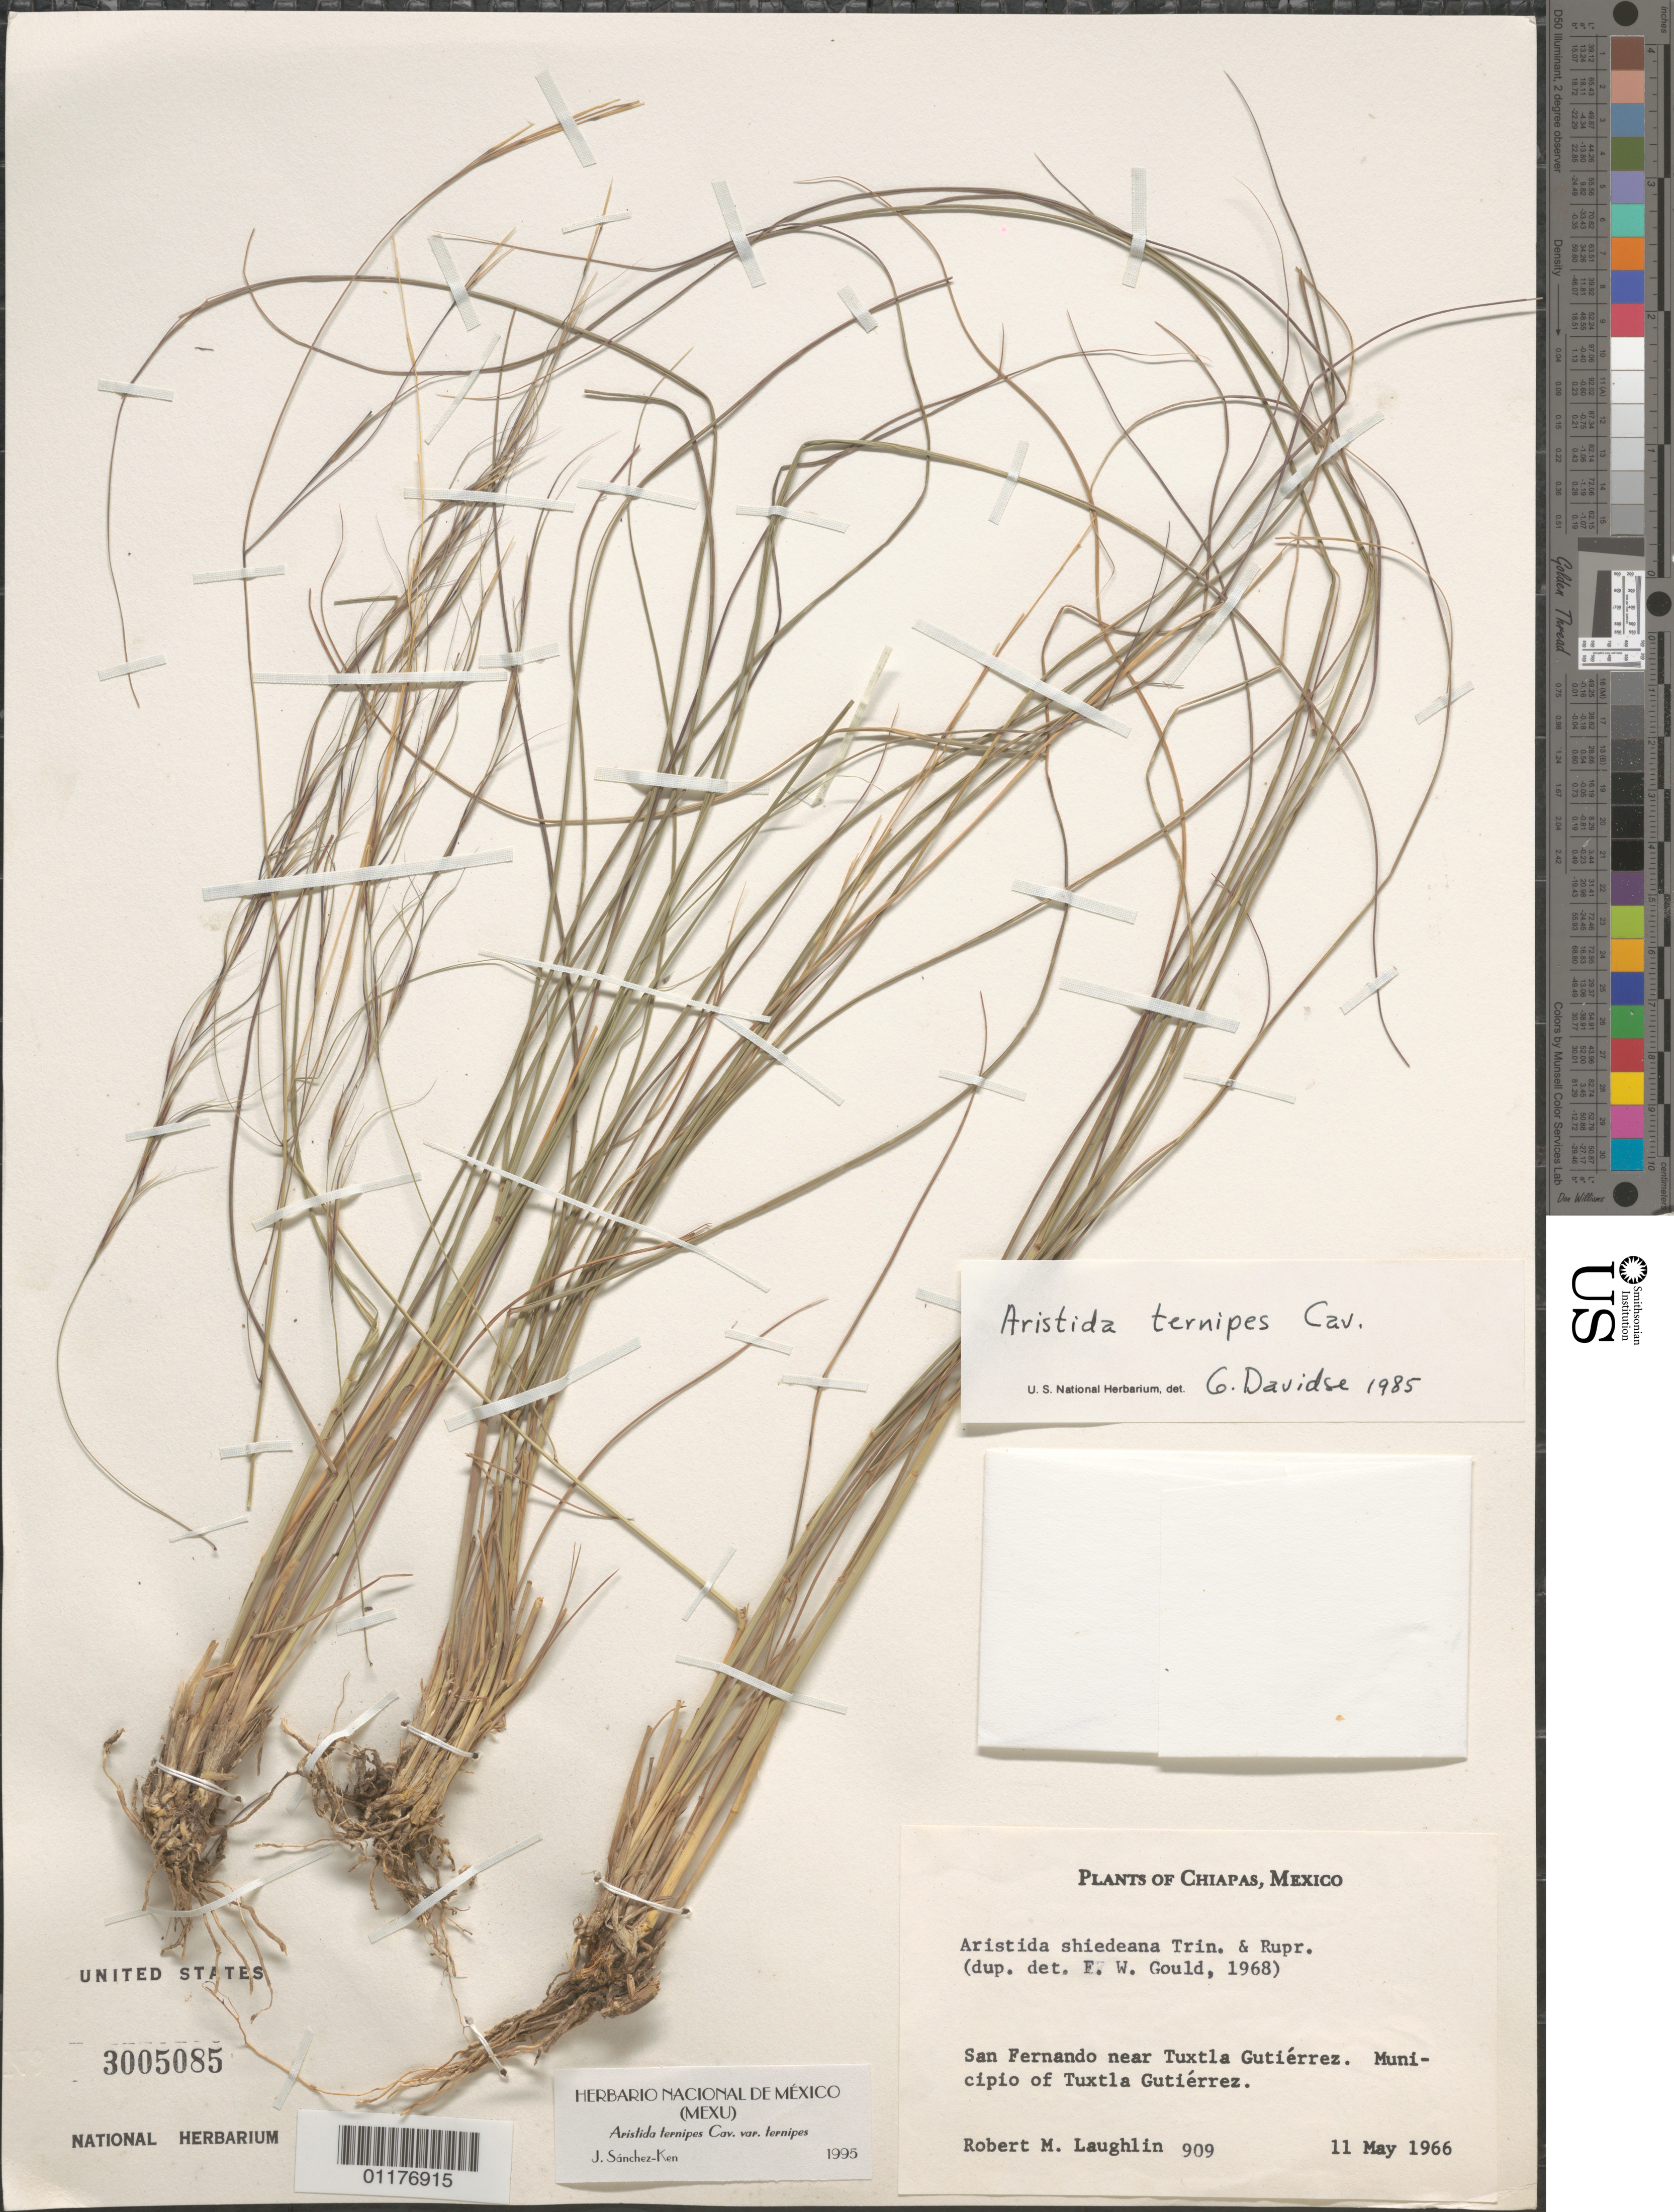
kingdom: Plantae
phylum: Tracheophyta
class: Liliopsida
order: Poales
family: Poaceae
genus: Aristida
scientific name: Aristida ternipes var. ternipes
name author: Cav.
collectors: R. M. Laughlin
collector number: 909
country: Mexico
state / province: Chiapas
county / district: Tuxtla Gutiérrez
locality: San Fernando near Tuxtla Gutierrez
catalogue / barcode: US 3005085